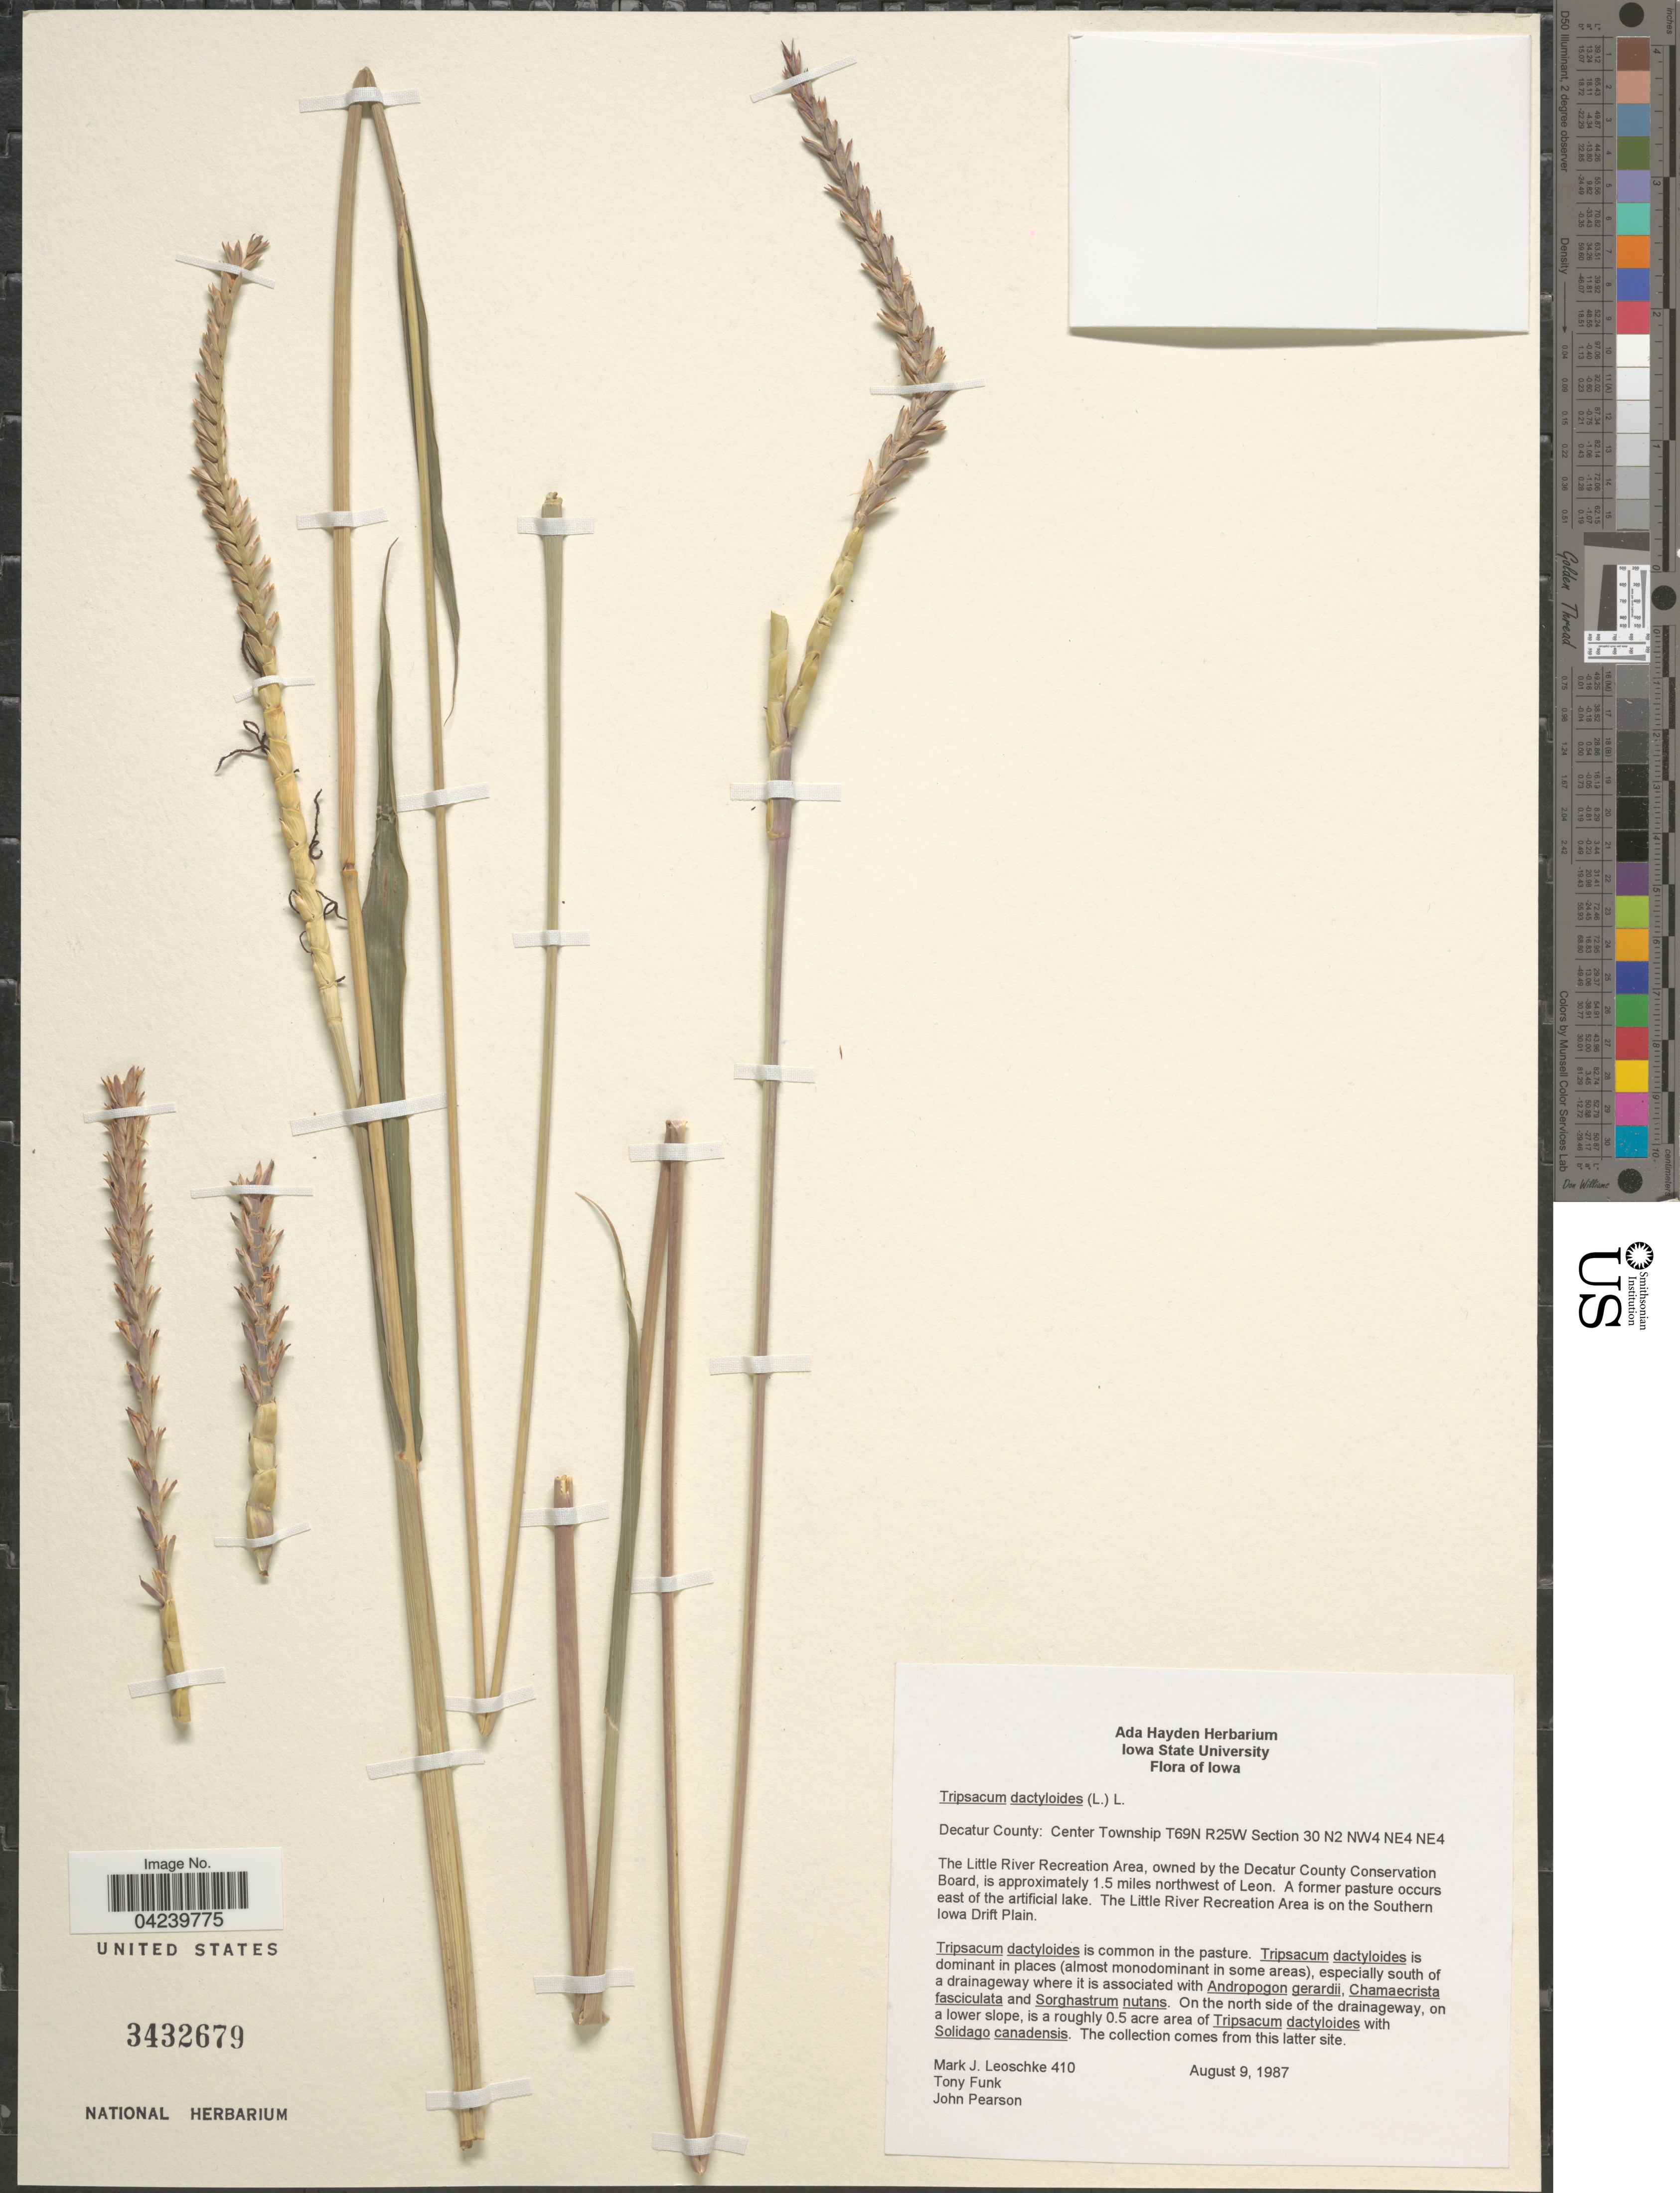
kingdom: Plantae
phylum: Tracheophyta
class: Liliopsida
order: Poales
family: Poaceae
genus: Tripsacum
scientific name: Tripsacum dactyloides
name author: (L.) L.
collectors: M. J. Leoschke, T. Funk & J. B. Pearson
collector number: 410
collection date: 1987-08-09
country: United States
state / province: Iowa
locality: Decatur County: Center Township T69N R25W Section 30 N2 NW4 NE4 NE4. The Little River Recreation Area, owned by the Decatur County Conservation Board, is approximately 1.5 miles northwest of Leon. A former pasture occurs east of the artificial lake. The Little River Recreation Area is on the Southern Iowa Drift Plain.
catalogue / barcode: US 3432679